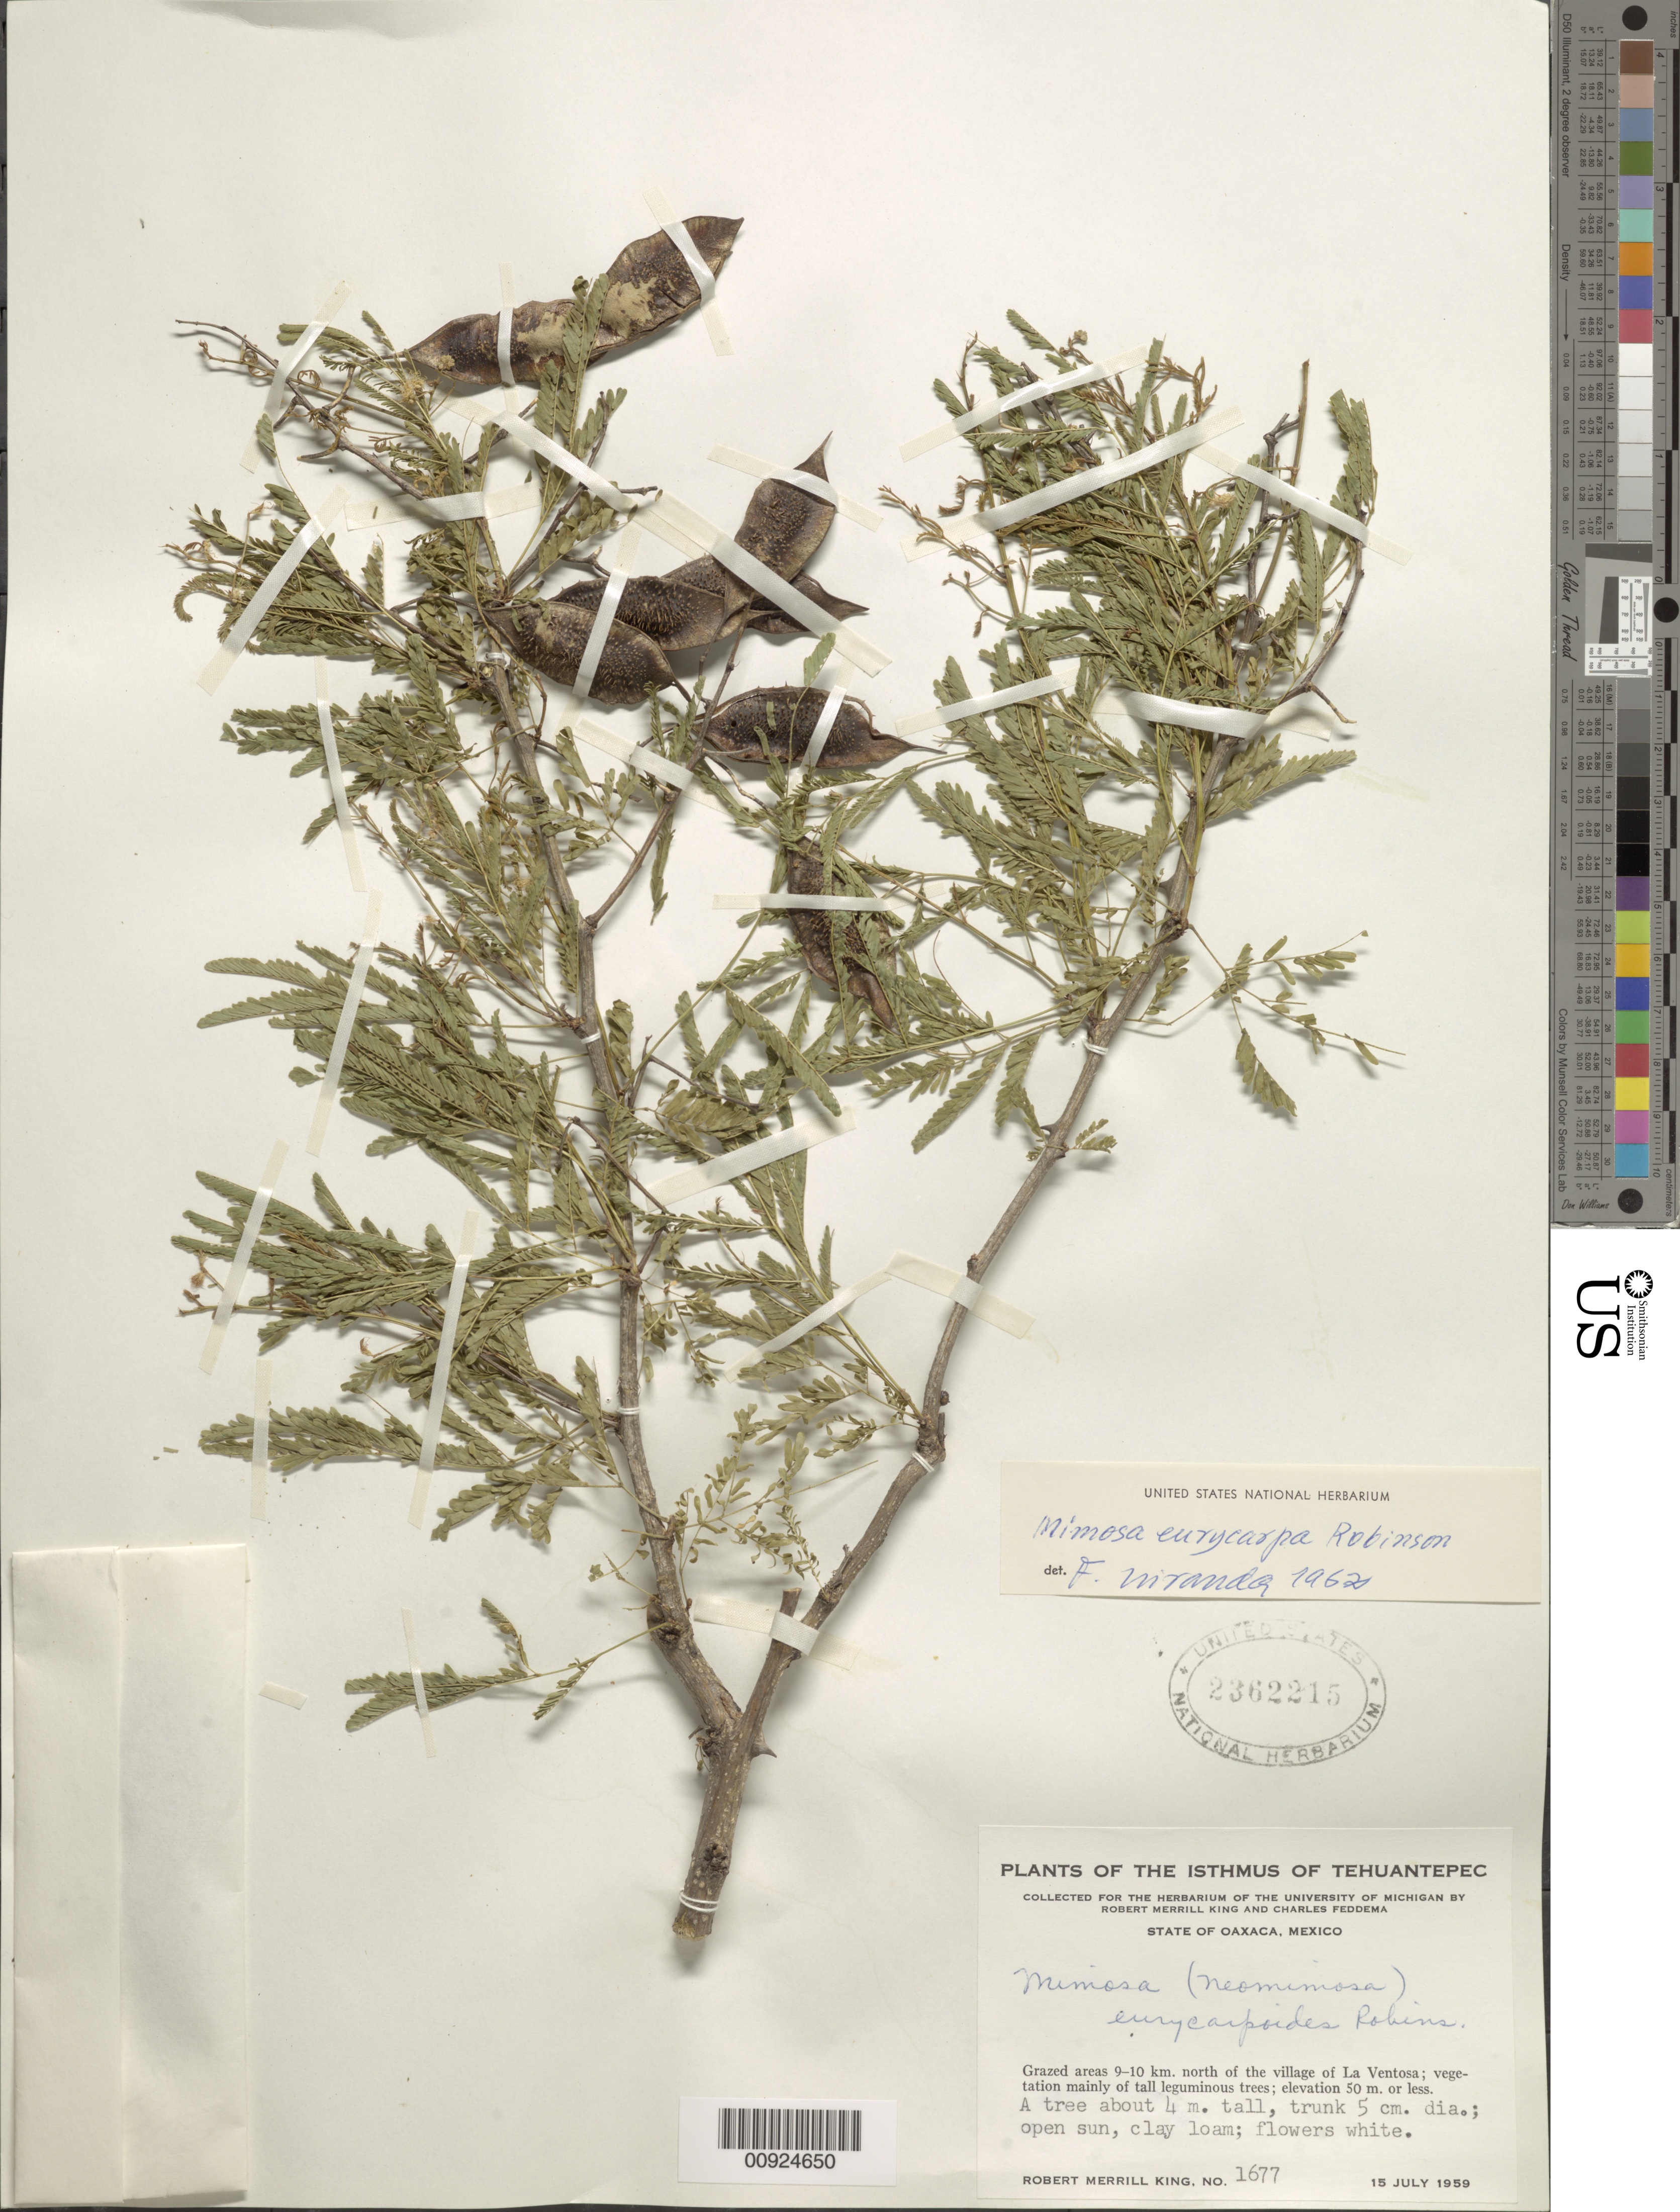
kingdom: Plantae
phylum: Tracheophyta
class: Magnoliopsida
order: Fabales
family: Fabaceae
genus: Mimosa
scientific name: Mimosa eurycarpa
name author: B.L. Rob.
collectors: R. M. King & C. Feddema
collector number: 1677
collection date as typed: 15 Jul 1959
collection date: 1959-07-15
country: Mexico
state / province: Oaxaca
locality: Grazed areas 9-10 km. north of the village of La Ventosa.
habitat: Vegetation mainly of tall leguminous trees. Open sun, clay loam.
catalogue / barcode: US 2362215